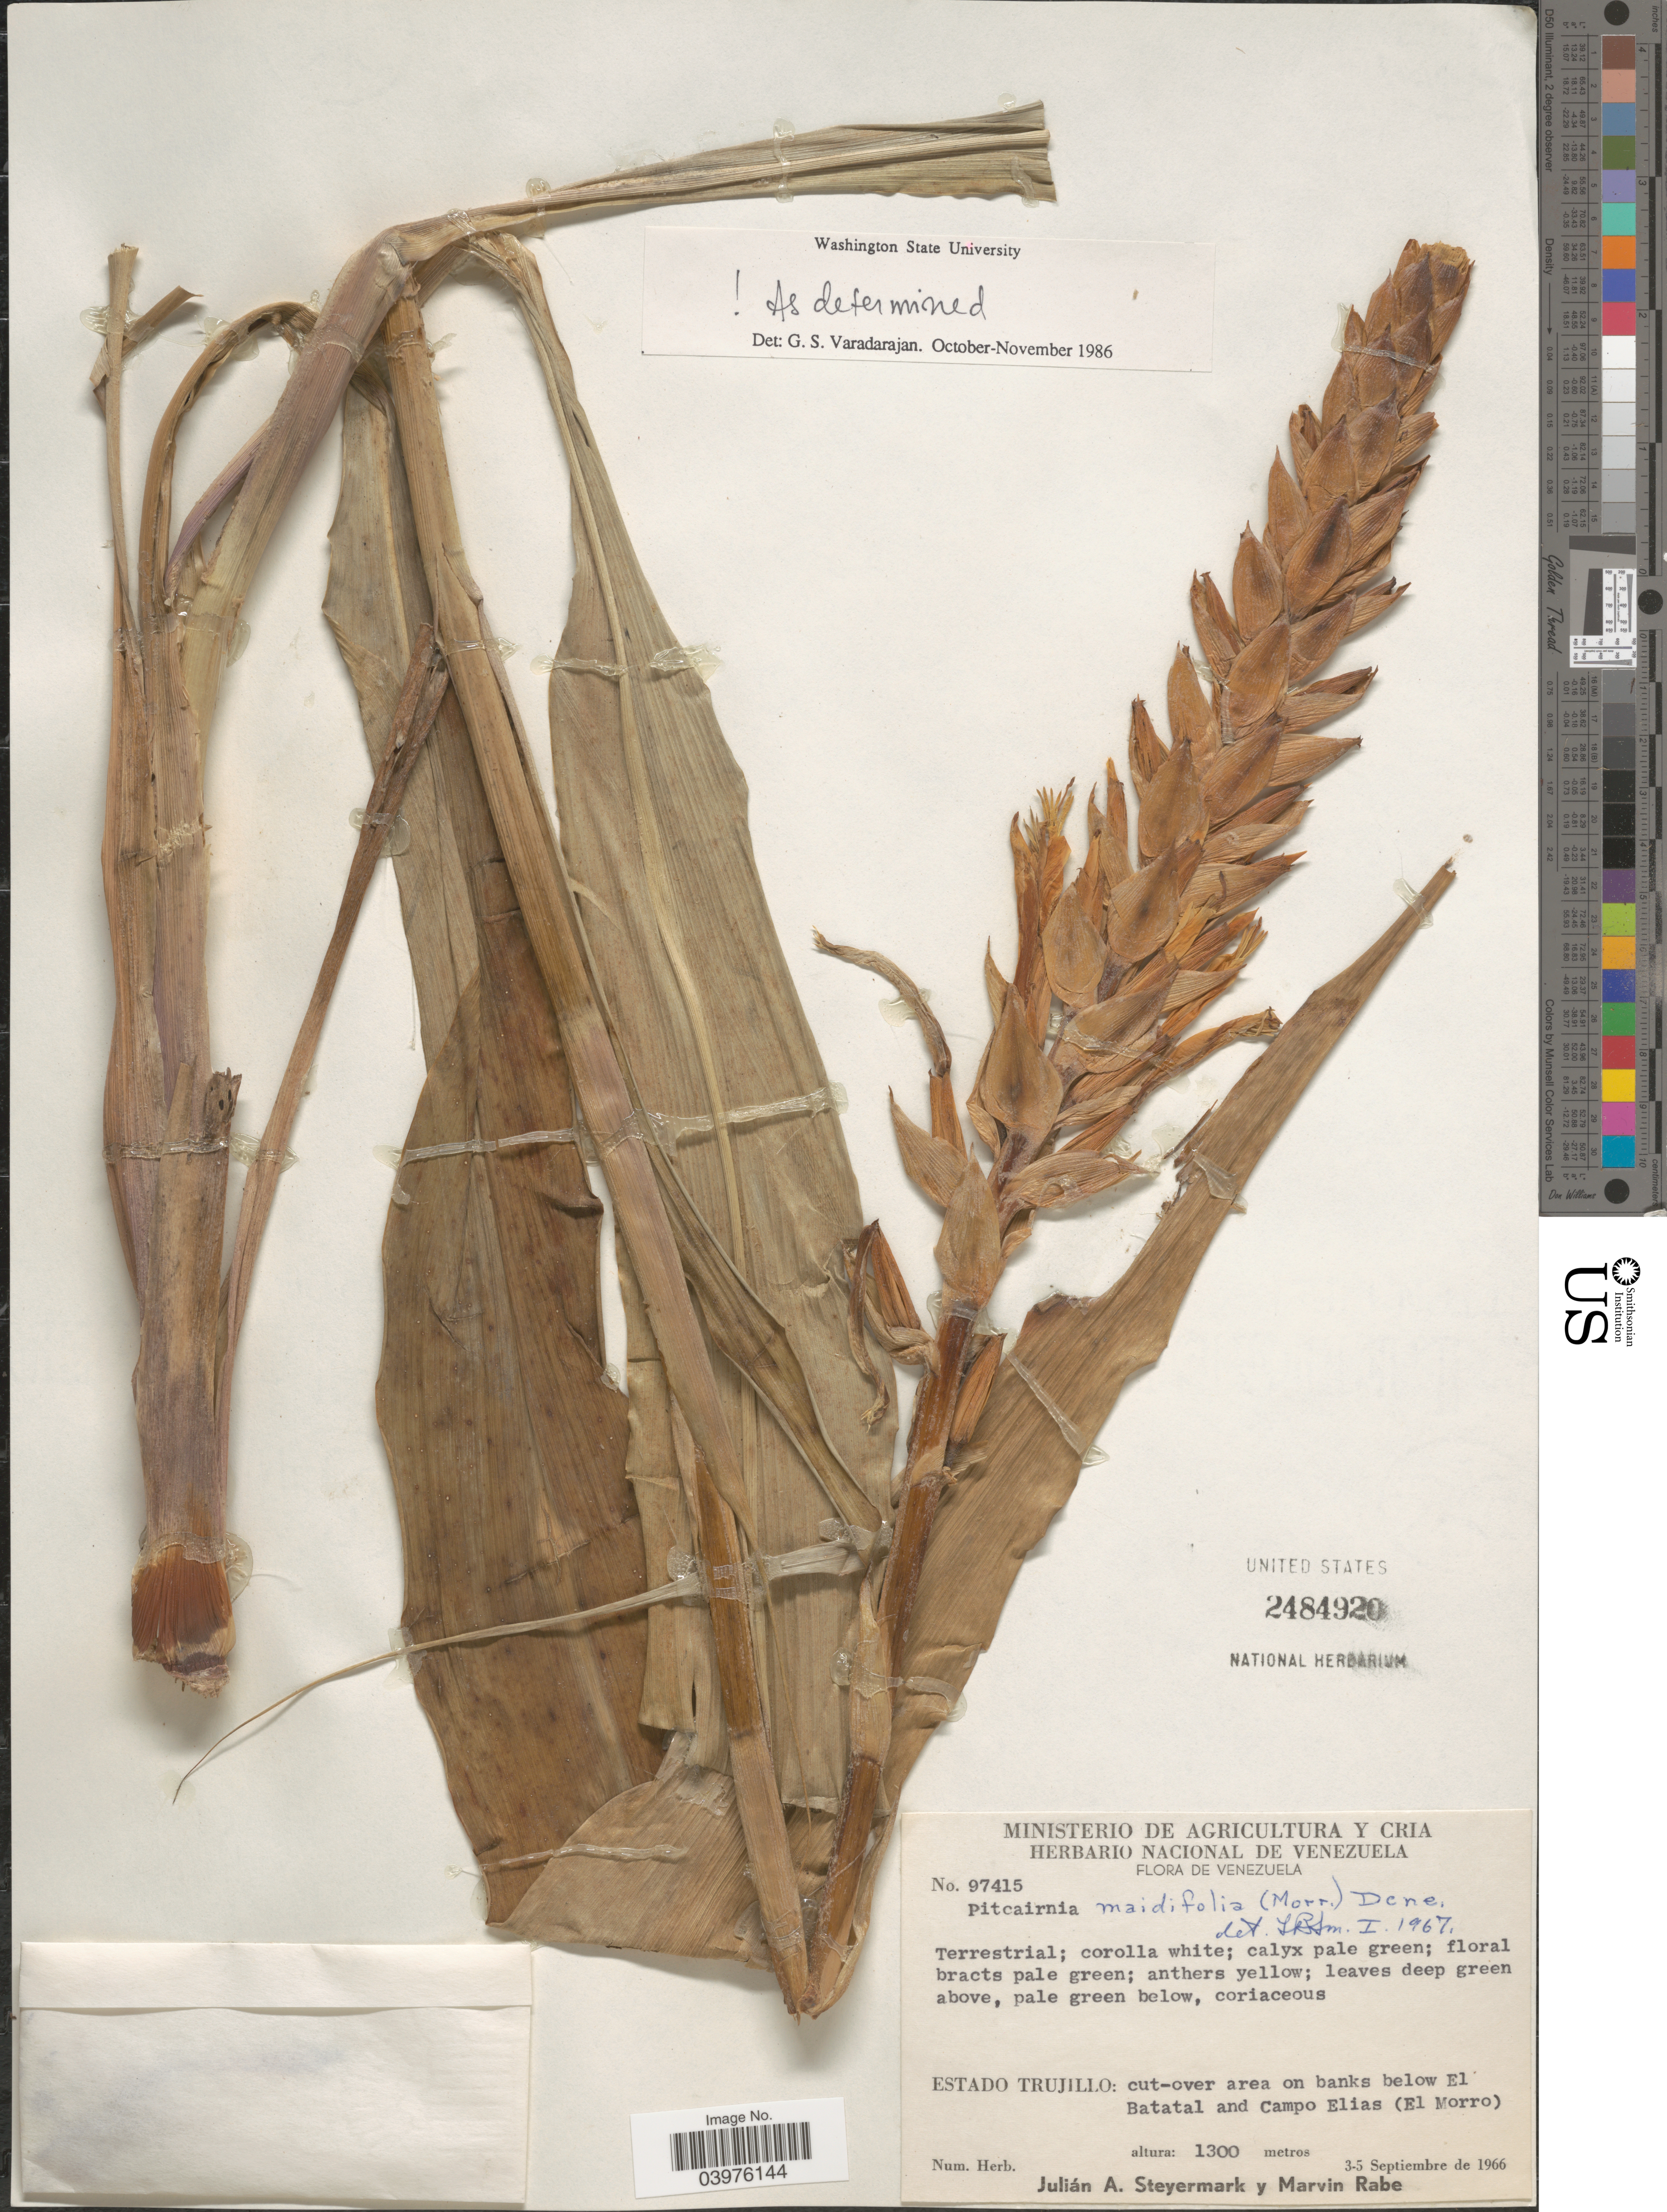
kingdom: Plantae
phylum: Tracheophyta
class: Liliopsida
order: Poales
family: Bromeliaceae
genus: Pitcairnia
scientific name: Pitcairnia maidifolia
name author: (C. Morren) Decne. ex Planch.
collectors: J. Steyermark & M. Rabe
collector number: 97415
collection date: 1966-09-03/1966-09-05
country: Venezuela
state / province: Trujillo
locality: Cut-over area on banks below El Batatal and Campo Elias (El Morro).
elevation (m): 1300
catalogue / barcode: US 2484920